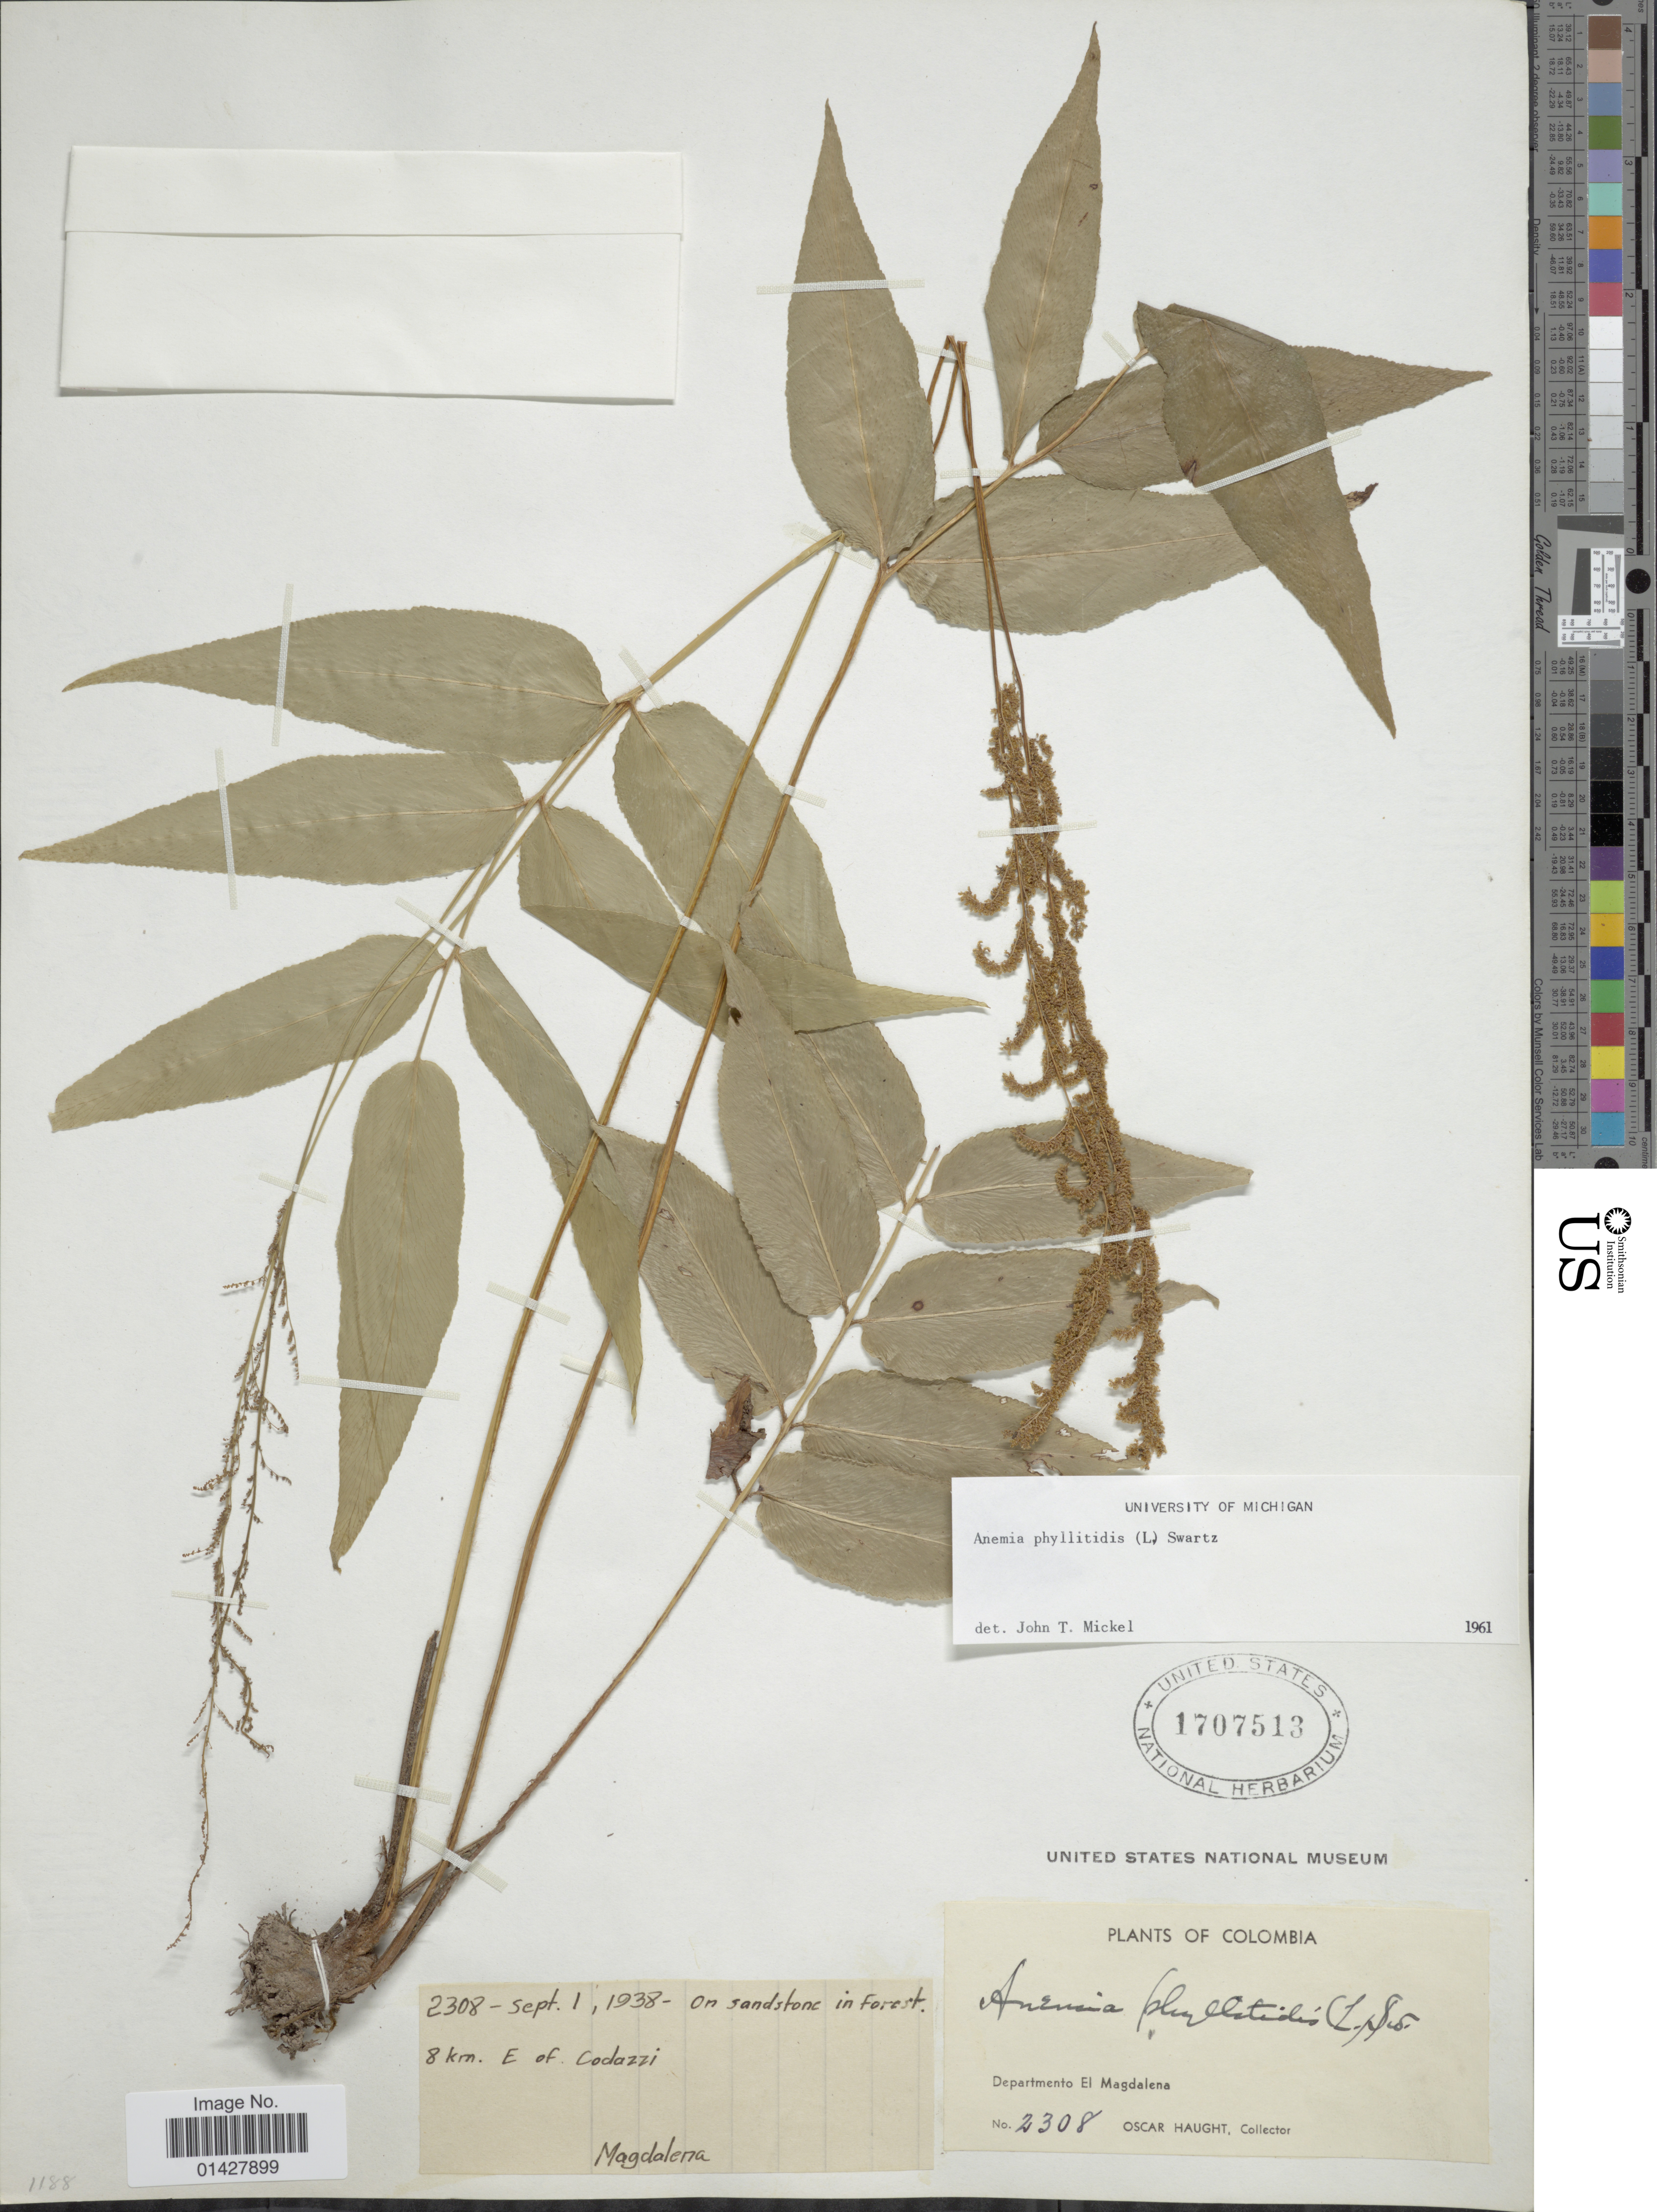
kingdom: Plantae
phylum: Tracheophyta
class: Polypodiopsida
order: Schizaeales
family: Anemiaceae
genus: Anemia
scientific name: Anemia phyllitidis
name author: (L.) Sw.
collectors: O. Haught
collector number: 2308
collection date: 1938-09-01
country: Colombia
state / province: Magdalena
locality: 8 km E of Codazzi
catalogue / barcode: US 1707513